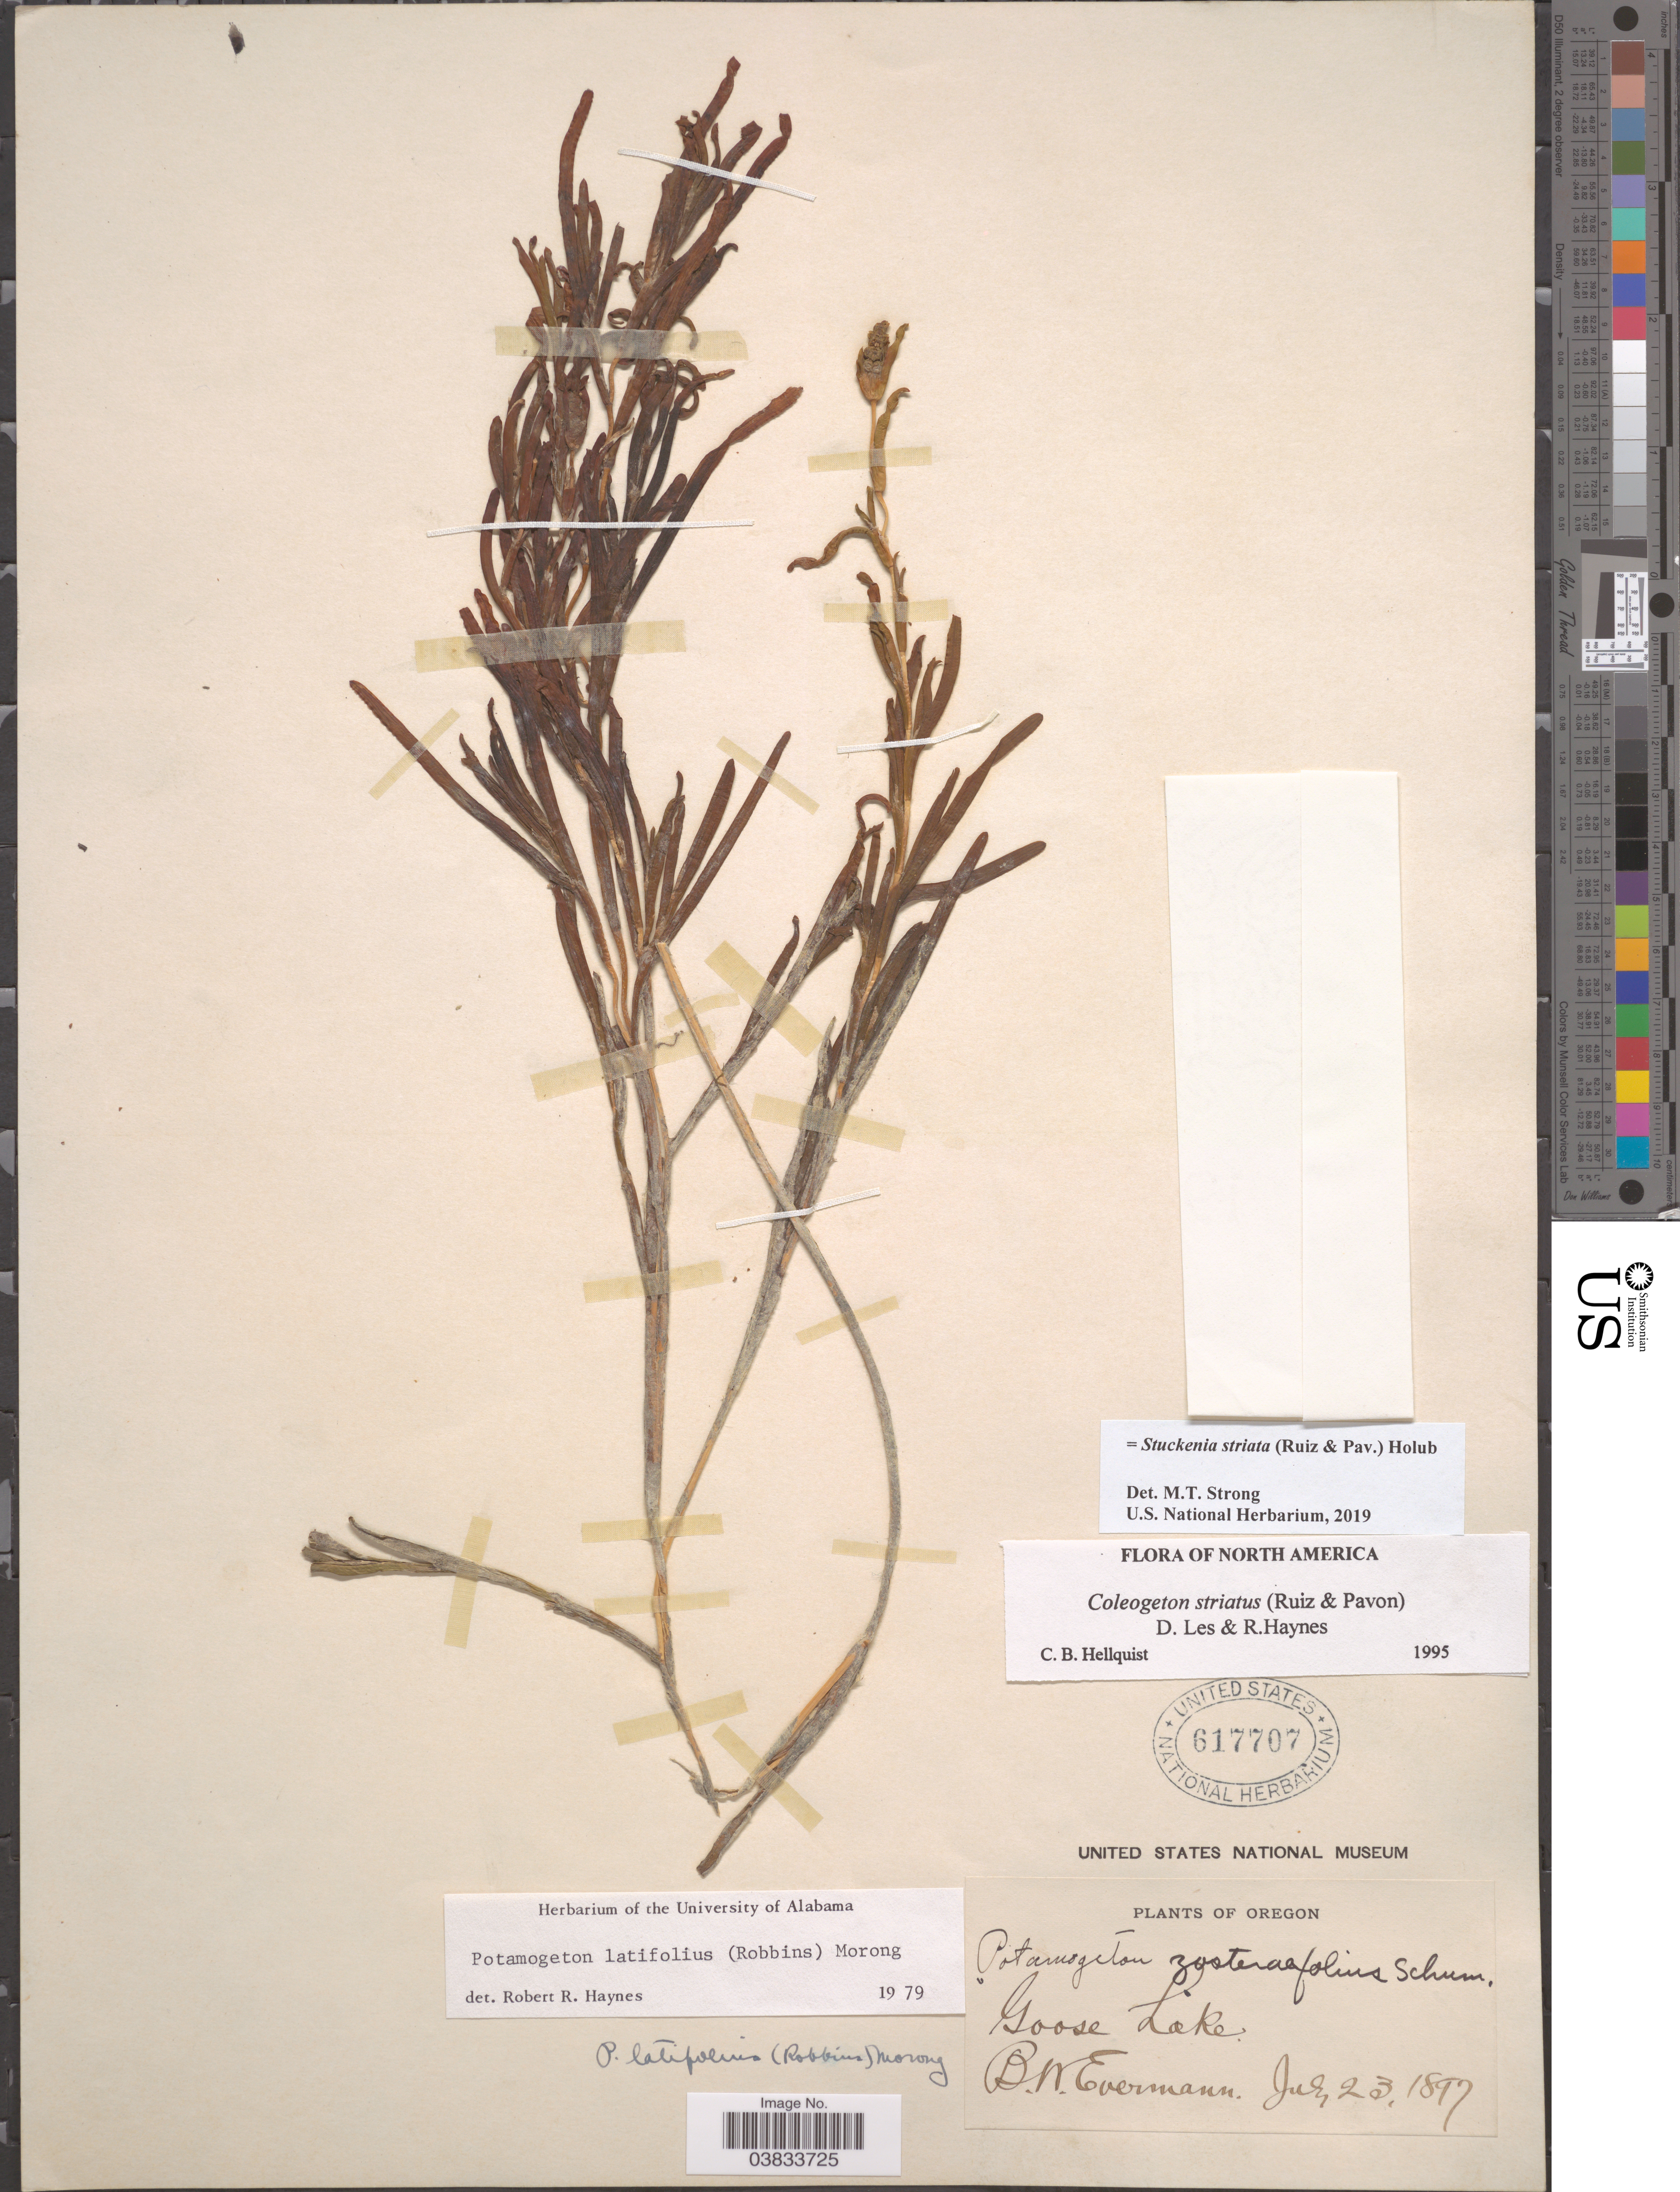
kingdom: Plantae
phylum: Tracheophyta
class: Liliopsida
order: Alismatales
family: Potamogetonaceae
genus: Stuckenia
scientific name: Stuckenia striata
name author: (Ruiz & Pav.) Holub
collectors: B. W. Evermann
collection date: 1897-07-23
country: United States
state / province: Oregon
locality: Goose Lake.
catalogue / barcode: US 617707